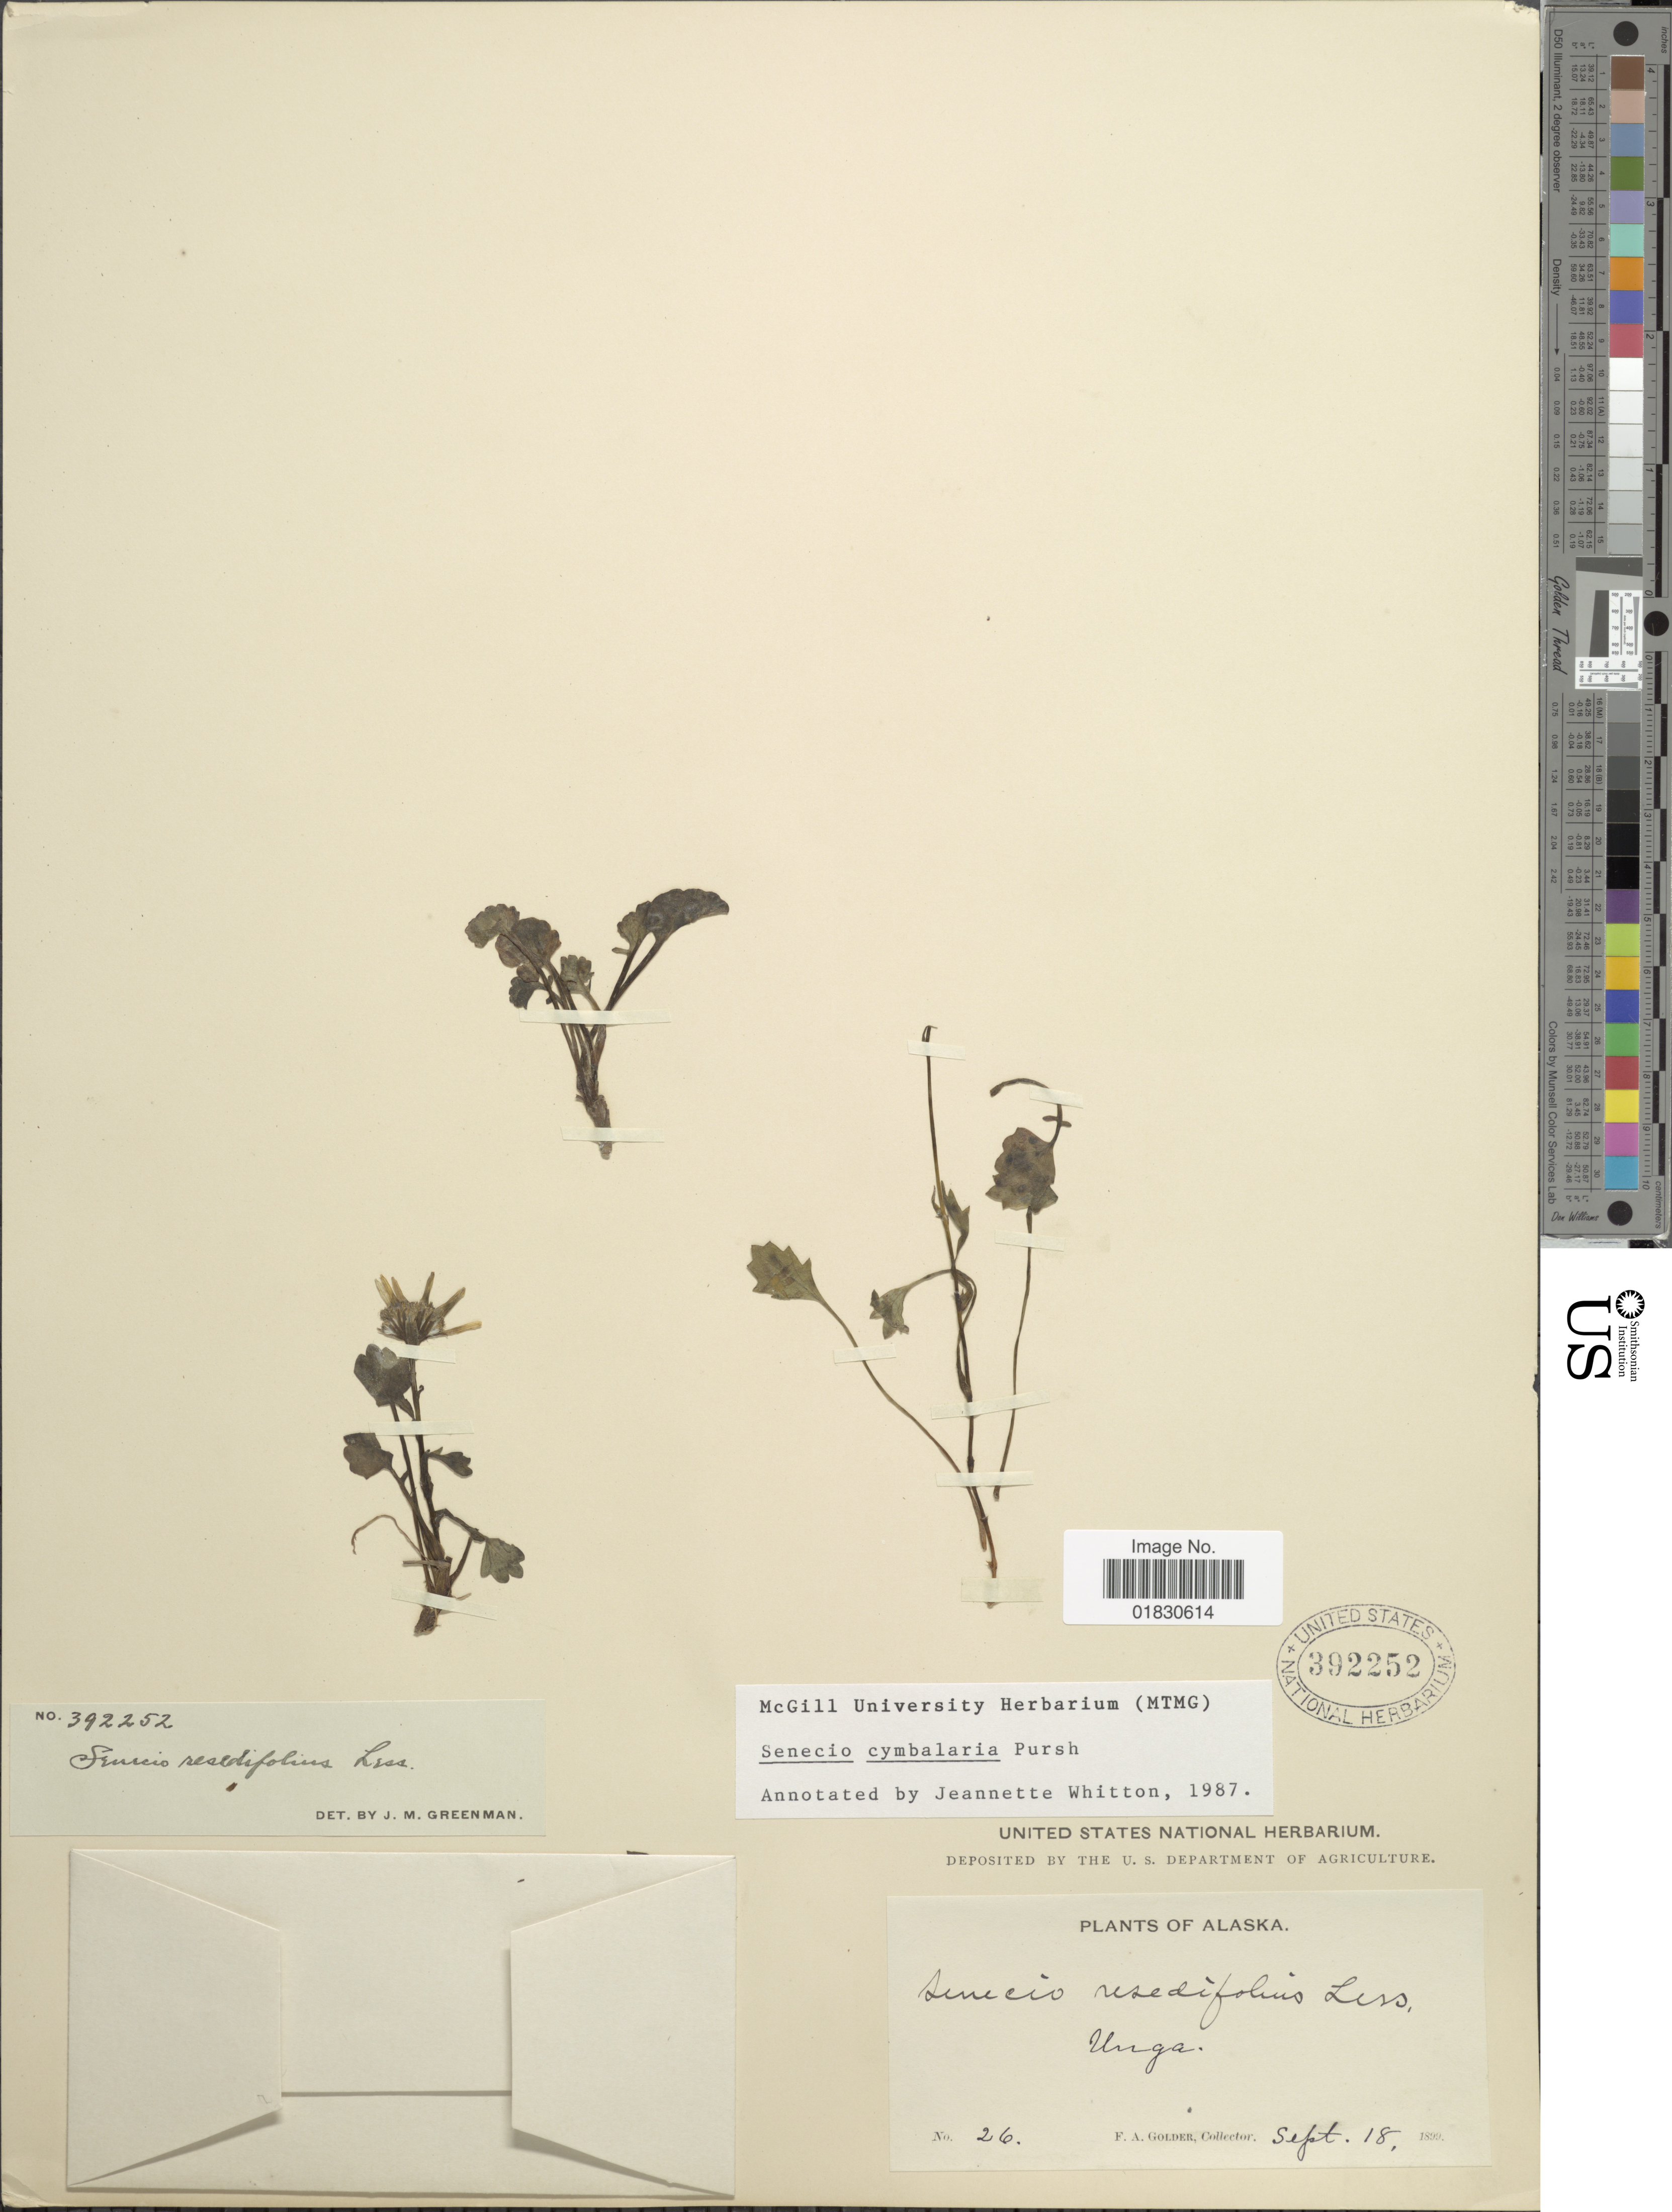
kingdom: Plantae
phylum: Tracheophyta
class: Magnoliopsida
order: Asterales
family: Asteraceae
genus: Packera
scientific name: Packera cymbalaria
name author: (Pursh) W.A. Weber & Á. Löve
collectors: F. Golder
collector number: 26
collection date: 1899-09-18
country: United States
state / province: Alaska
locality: Unga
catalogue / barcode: US 392252